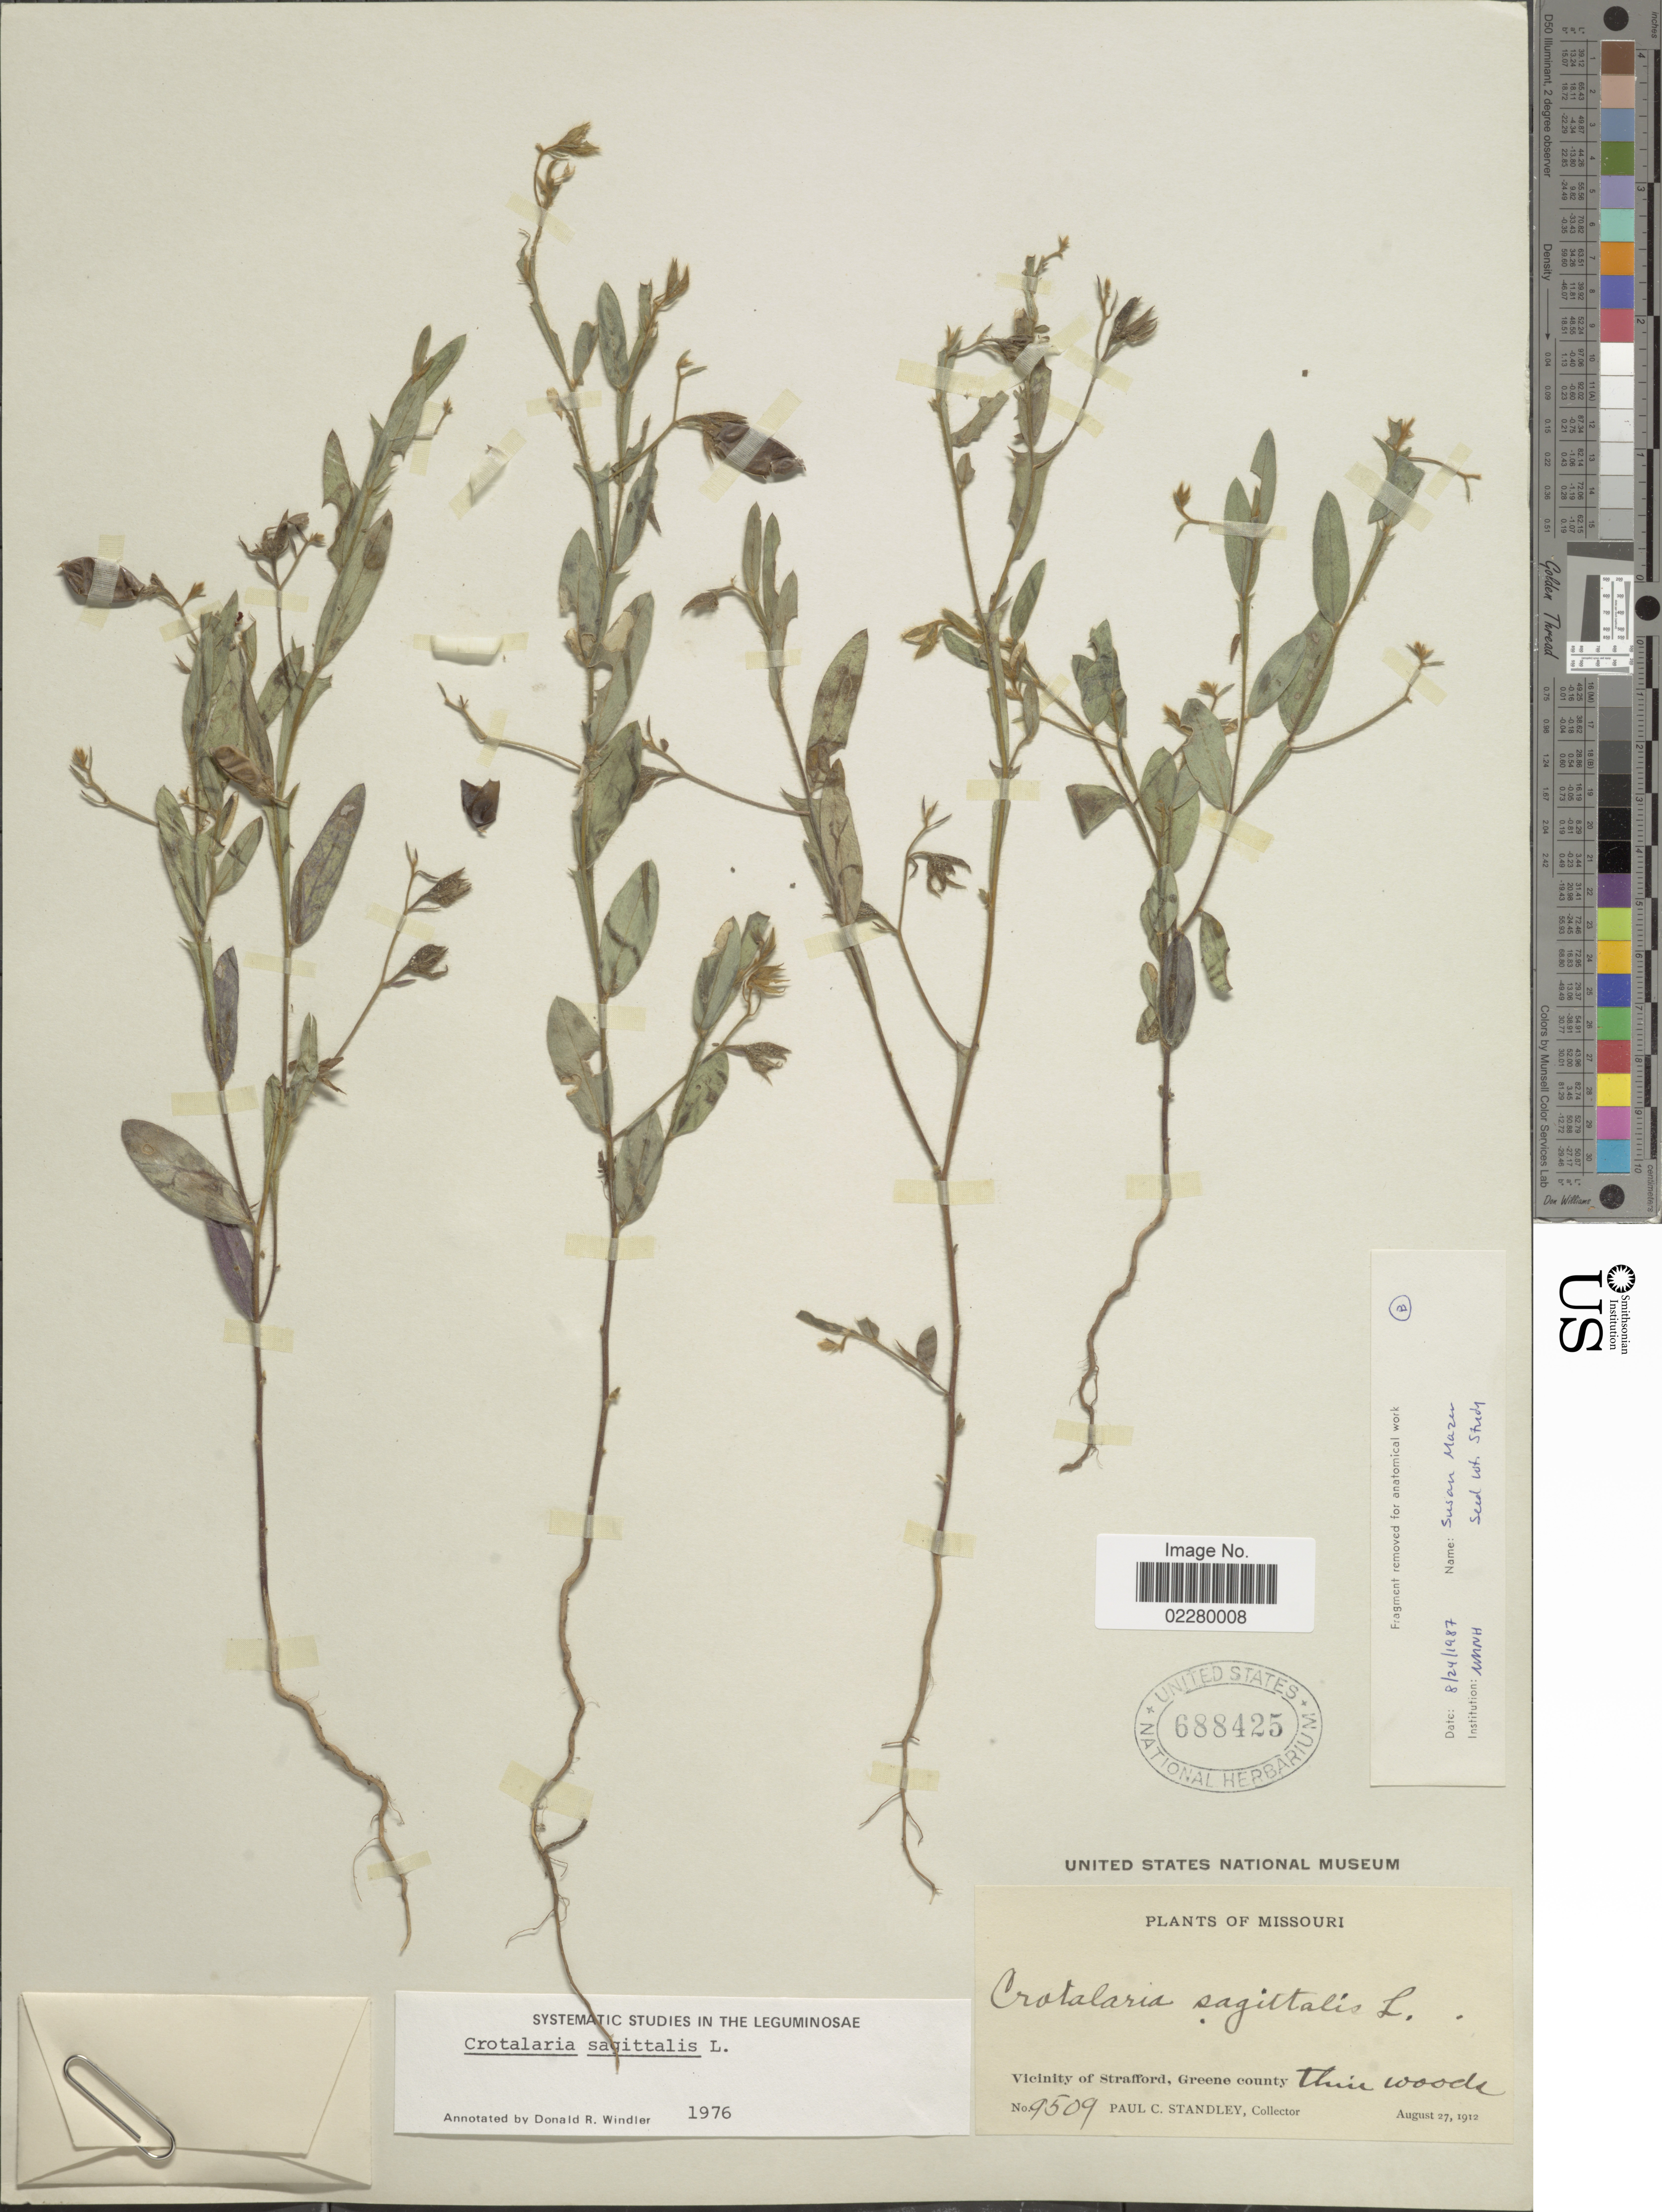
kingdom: Plantae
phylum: Tracheophyta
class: Magnoliopsida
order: Fabales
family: Fabaceae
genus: Crotalaria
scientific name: Crotalaria sagittalis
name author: L.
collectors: P. C. Standley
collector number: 9509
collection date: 1912-08-27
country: United States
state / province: Missouri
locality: Vicinity of Strafford, Greene county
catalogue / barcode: US 688425